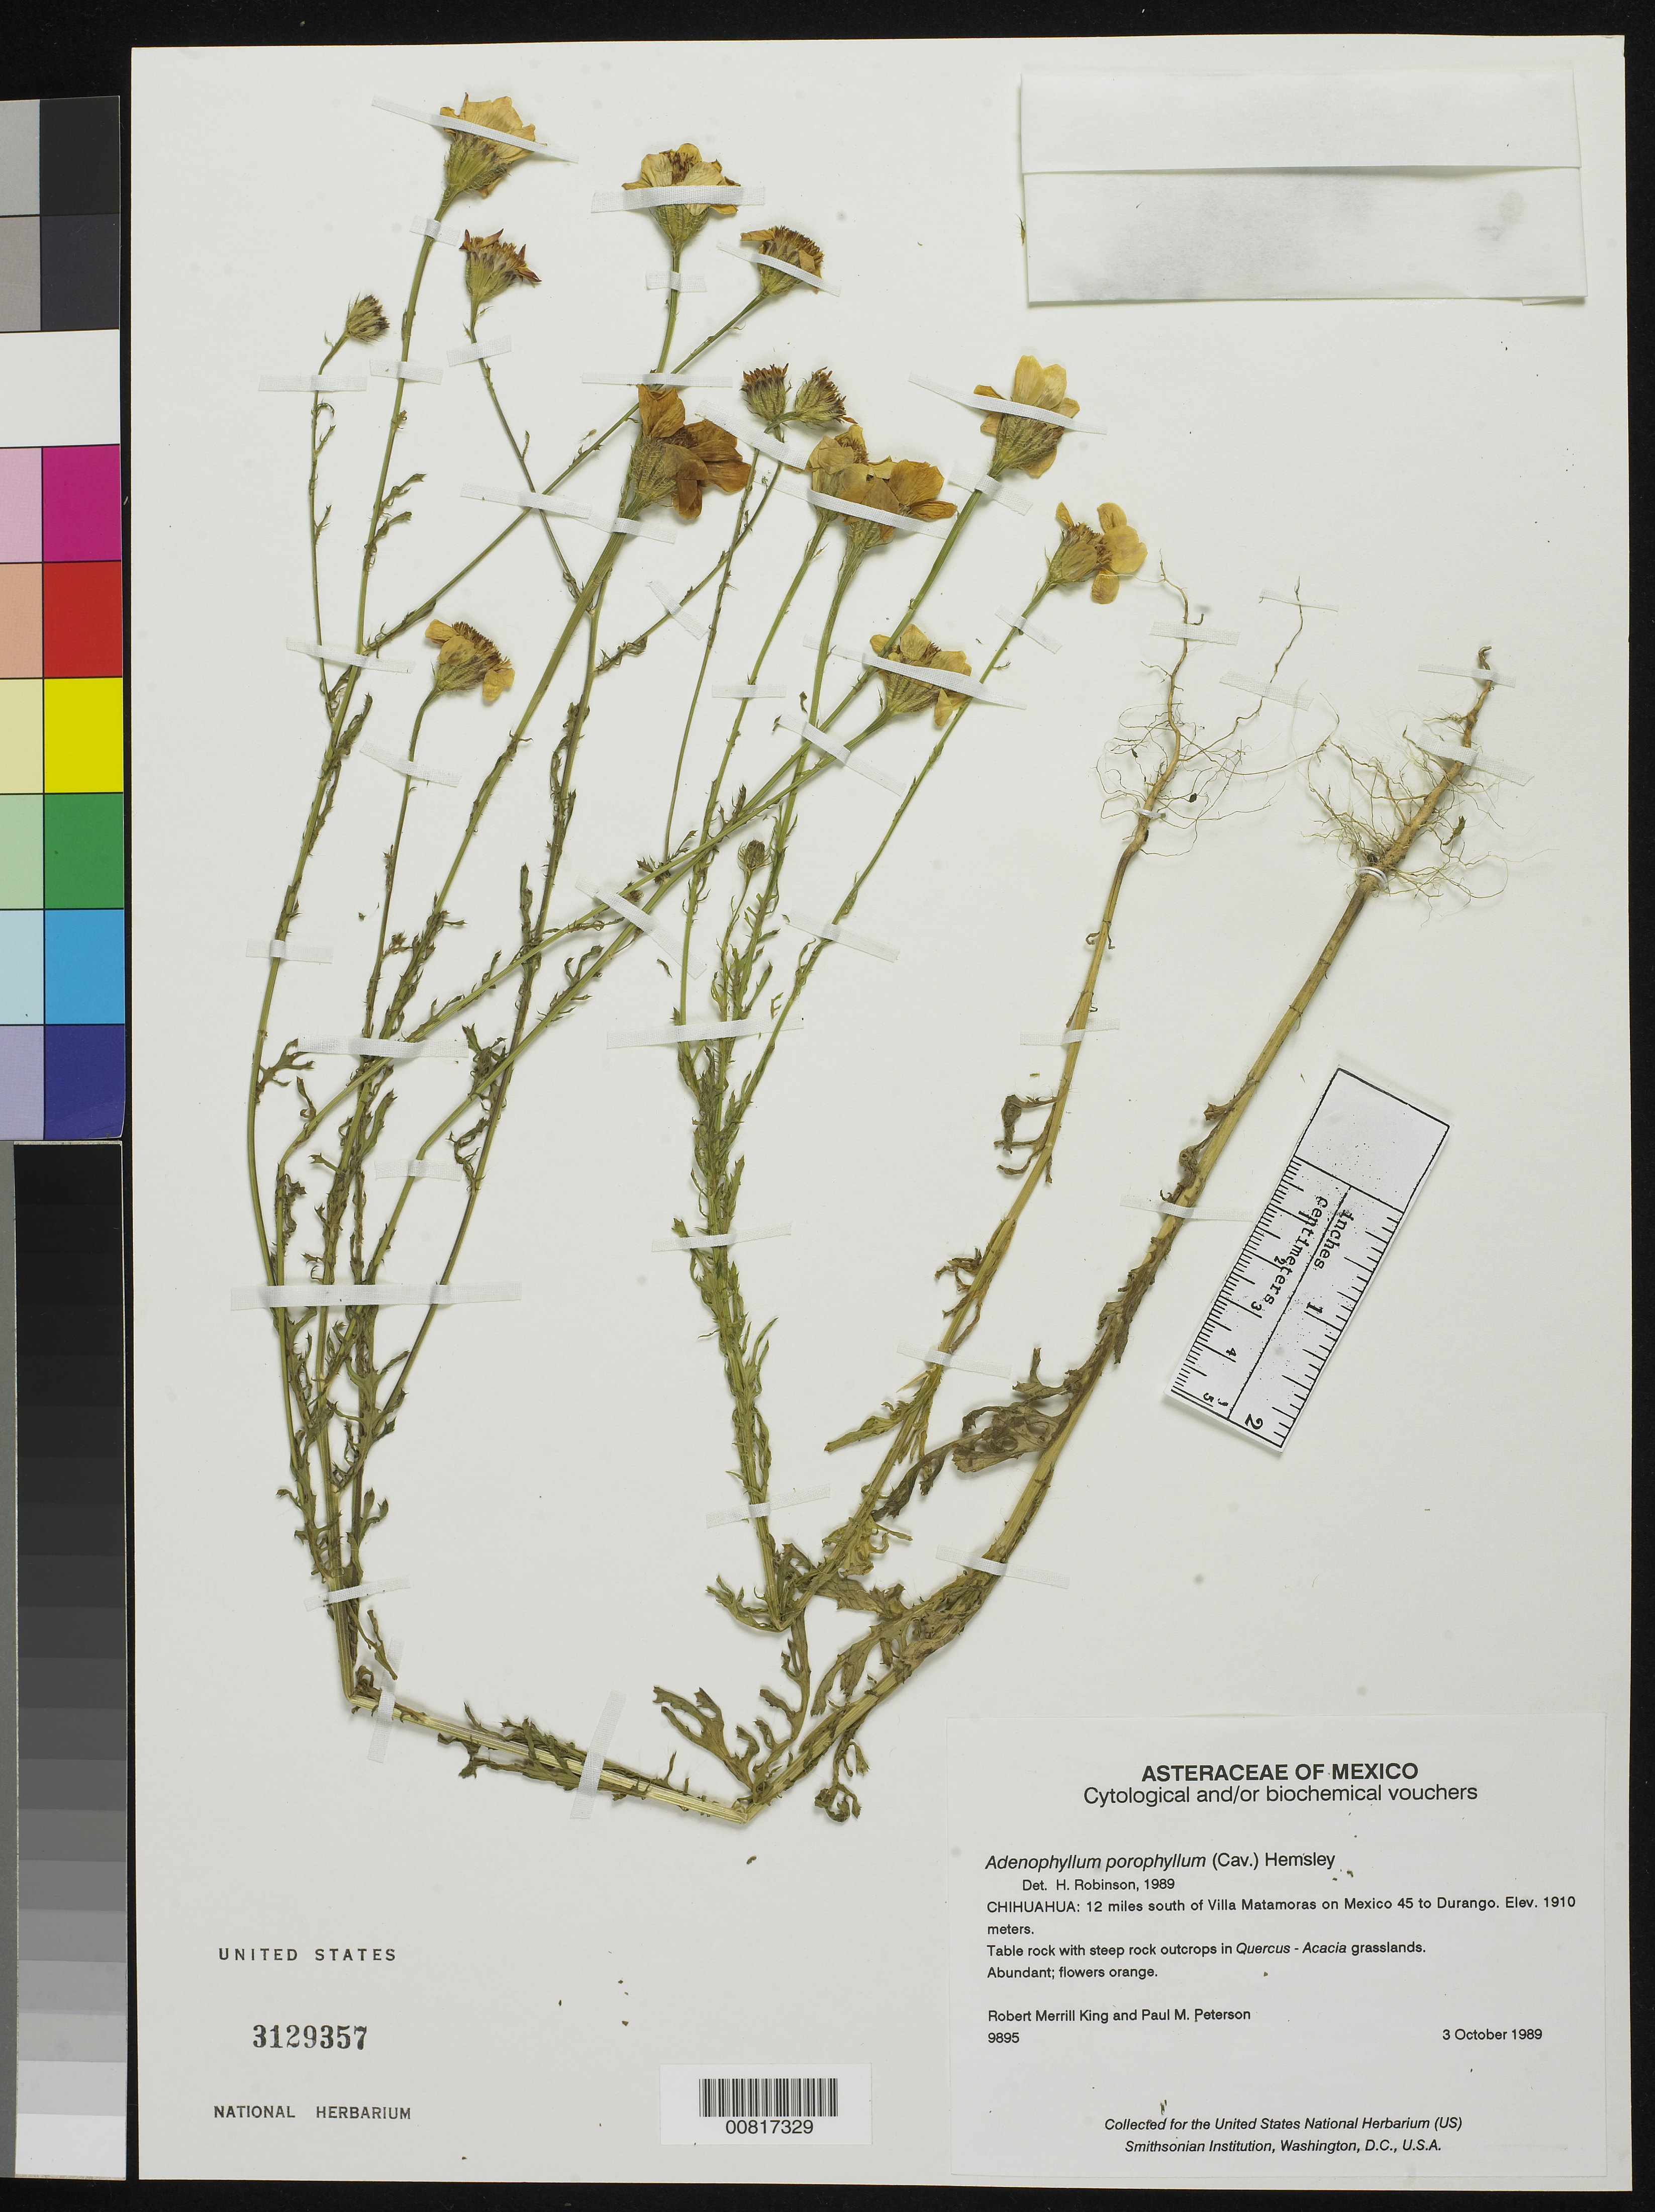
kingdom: Plantae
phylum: Tracheophyta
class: Magnoliopsida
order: Asterales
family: Asteraceae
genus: Adenophyllum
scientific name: Adenophyllum porophyllum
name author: (Cav.) Hemsl.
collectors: R. M. King & P. M. Peterson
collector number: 9895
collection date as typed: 03 Oct 1989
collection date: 1989-10-03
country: Mexico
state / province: Chihuahua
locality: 12 miles south of Villa Matamoros on Mexico 45 to Durango.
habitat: Table rock with steep rock outcrops in Quercus - Acacia grasslands.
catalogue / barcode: US 3129357